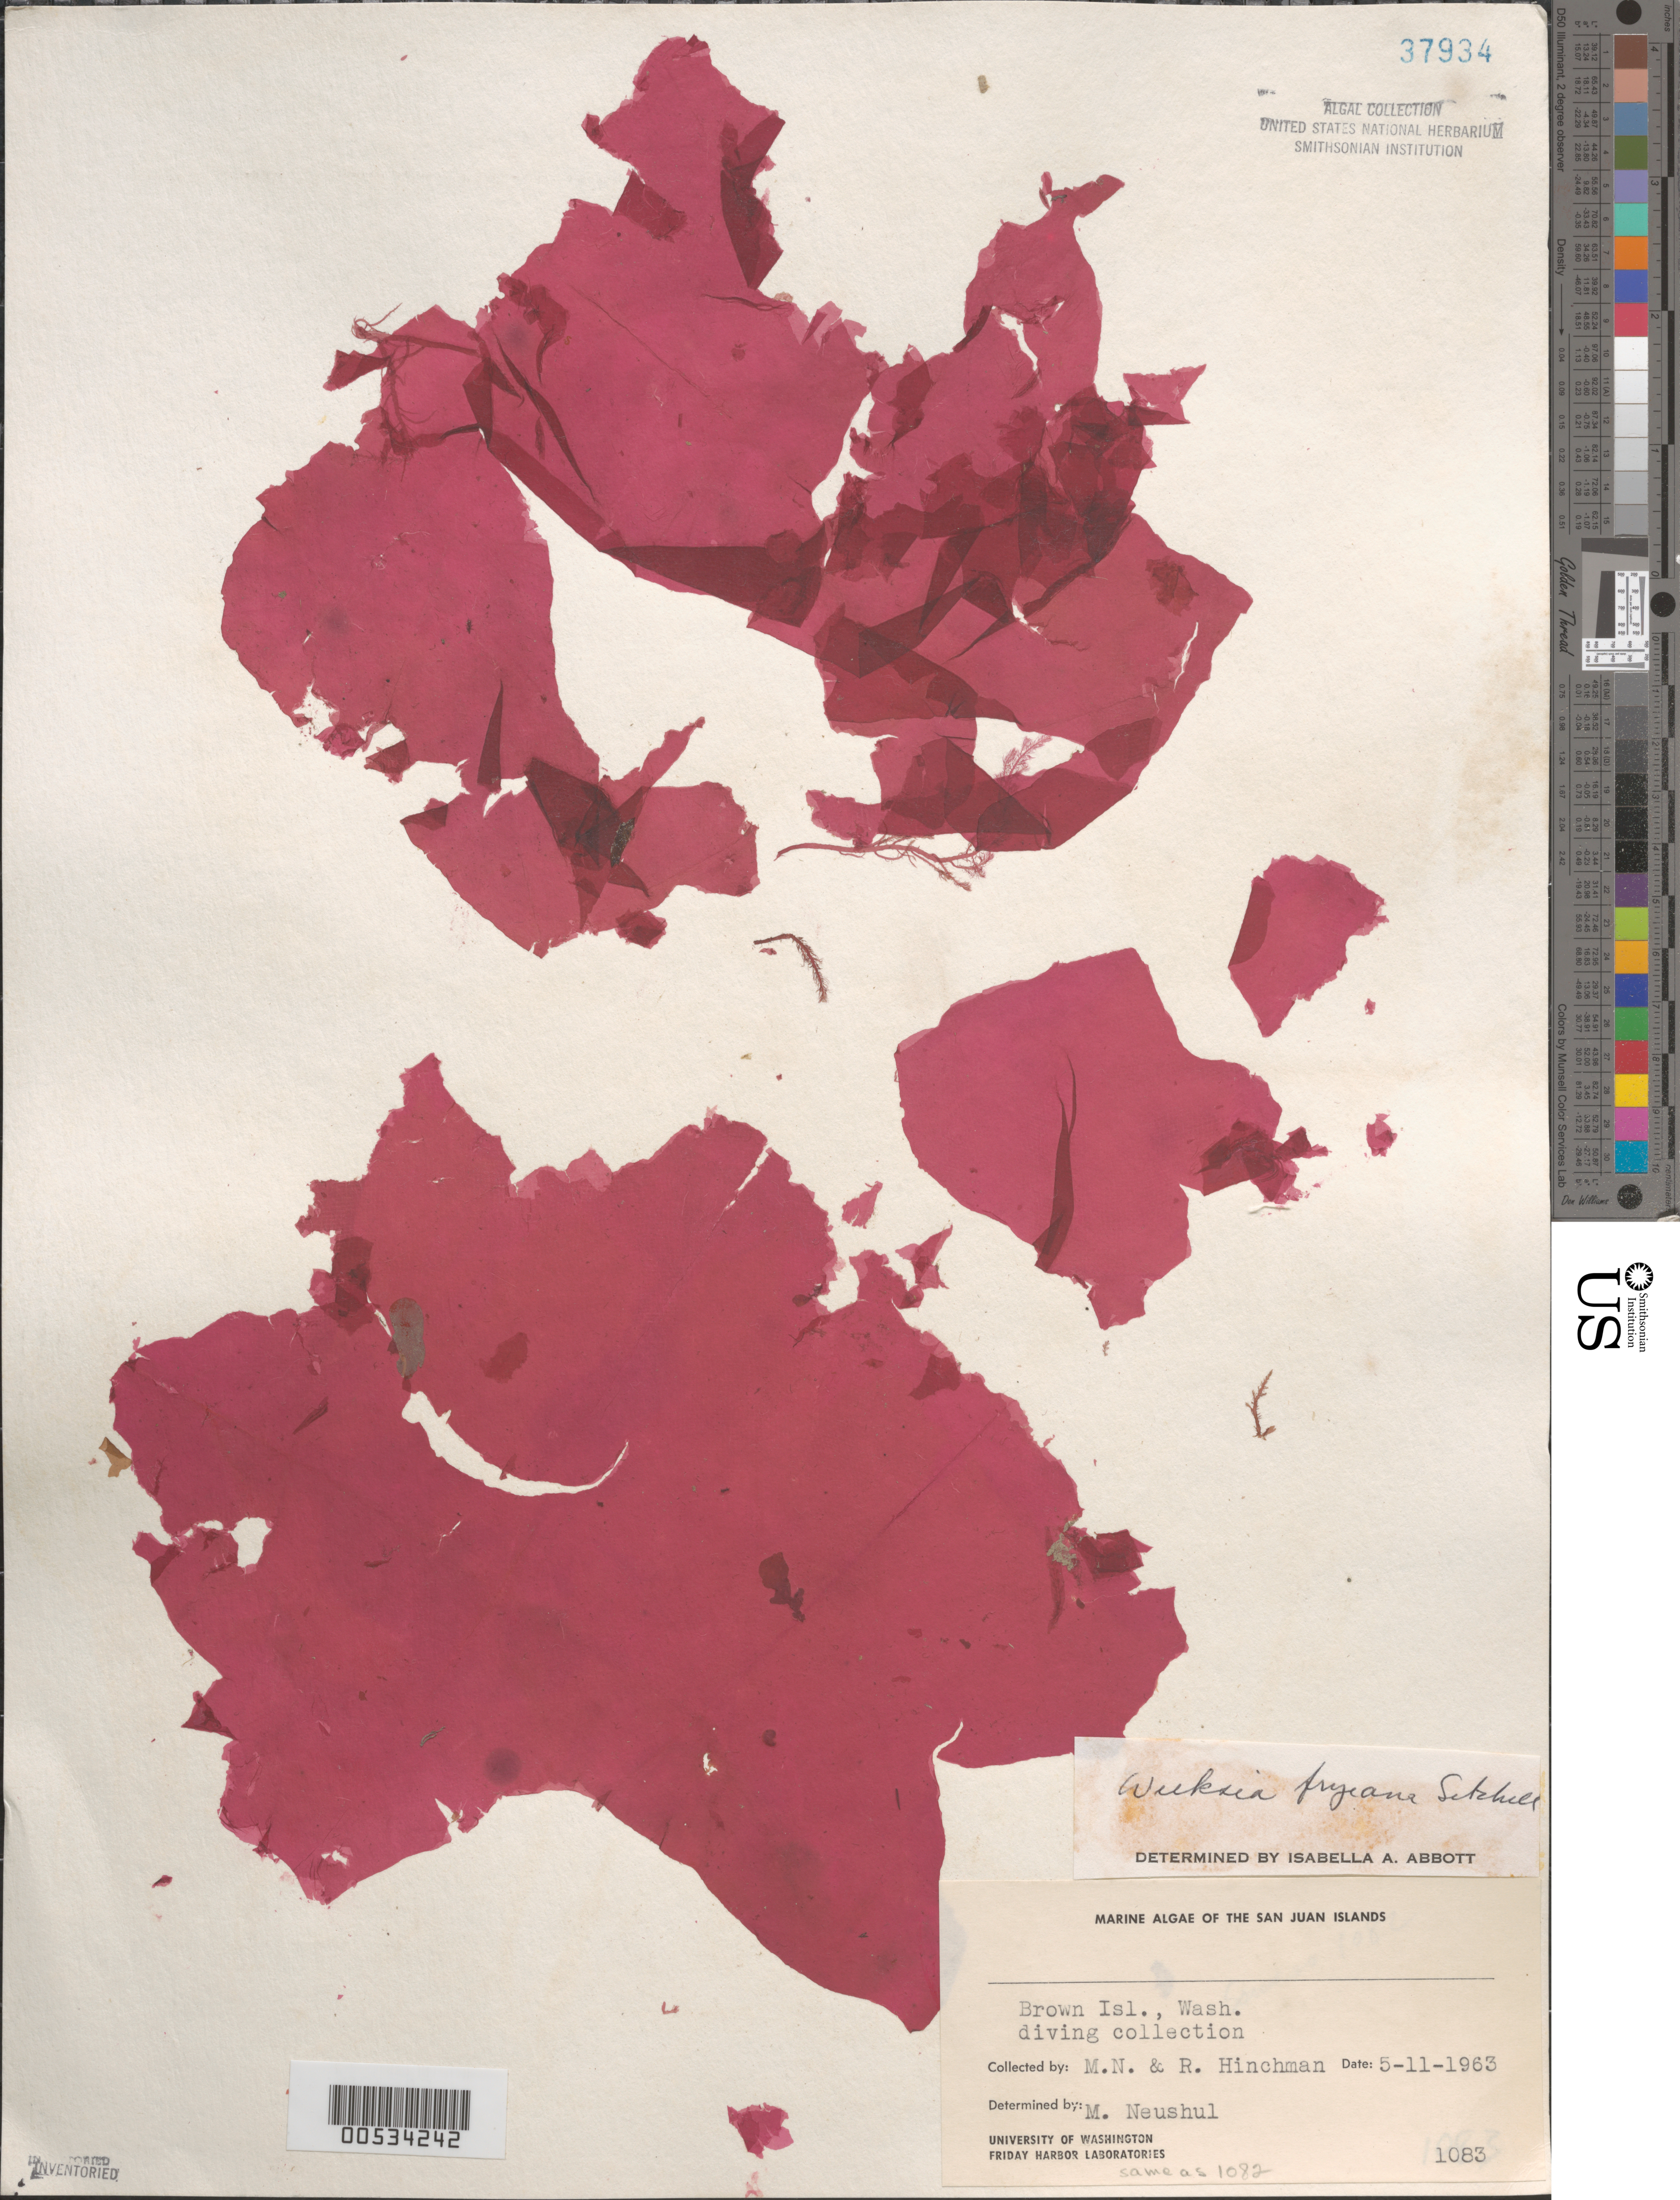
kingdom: Plantae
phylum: Rhodophyta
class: Florideophyceae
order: Gigartinales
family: Dumontiaceae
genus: Weeksia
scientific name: Weeksia coccinea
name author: (Harv.) S.C. Lindstrom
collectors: M. Neushul & R. Hinchman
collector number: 1083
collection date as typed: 11 May 1963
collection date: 1963-05-11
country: United States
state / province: Washington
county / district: San Juan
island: Brown Island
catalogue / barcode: US 37934